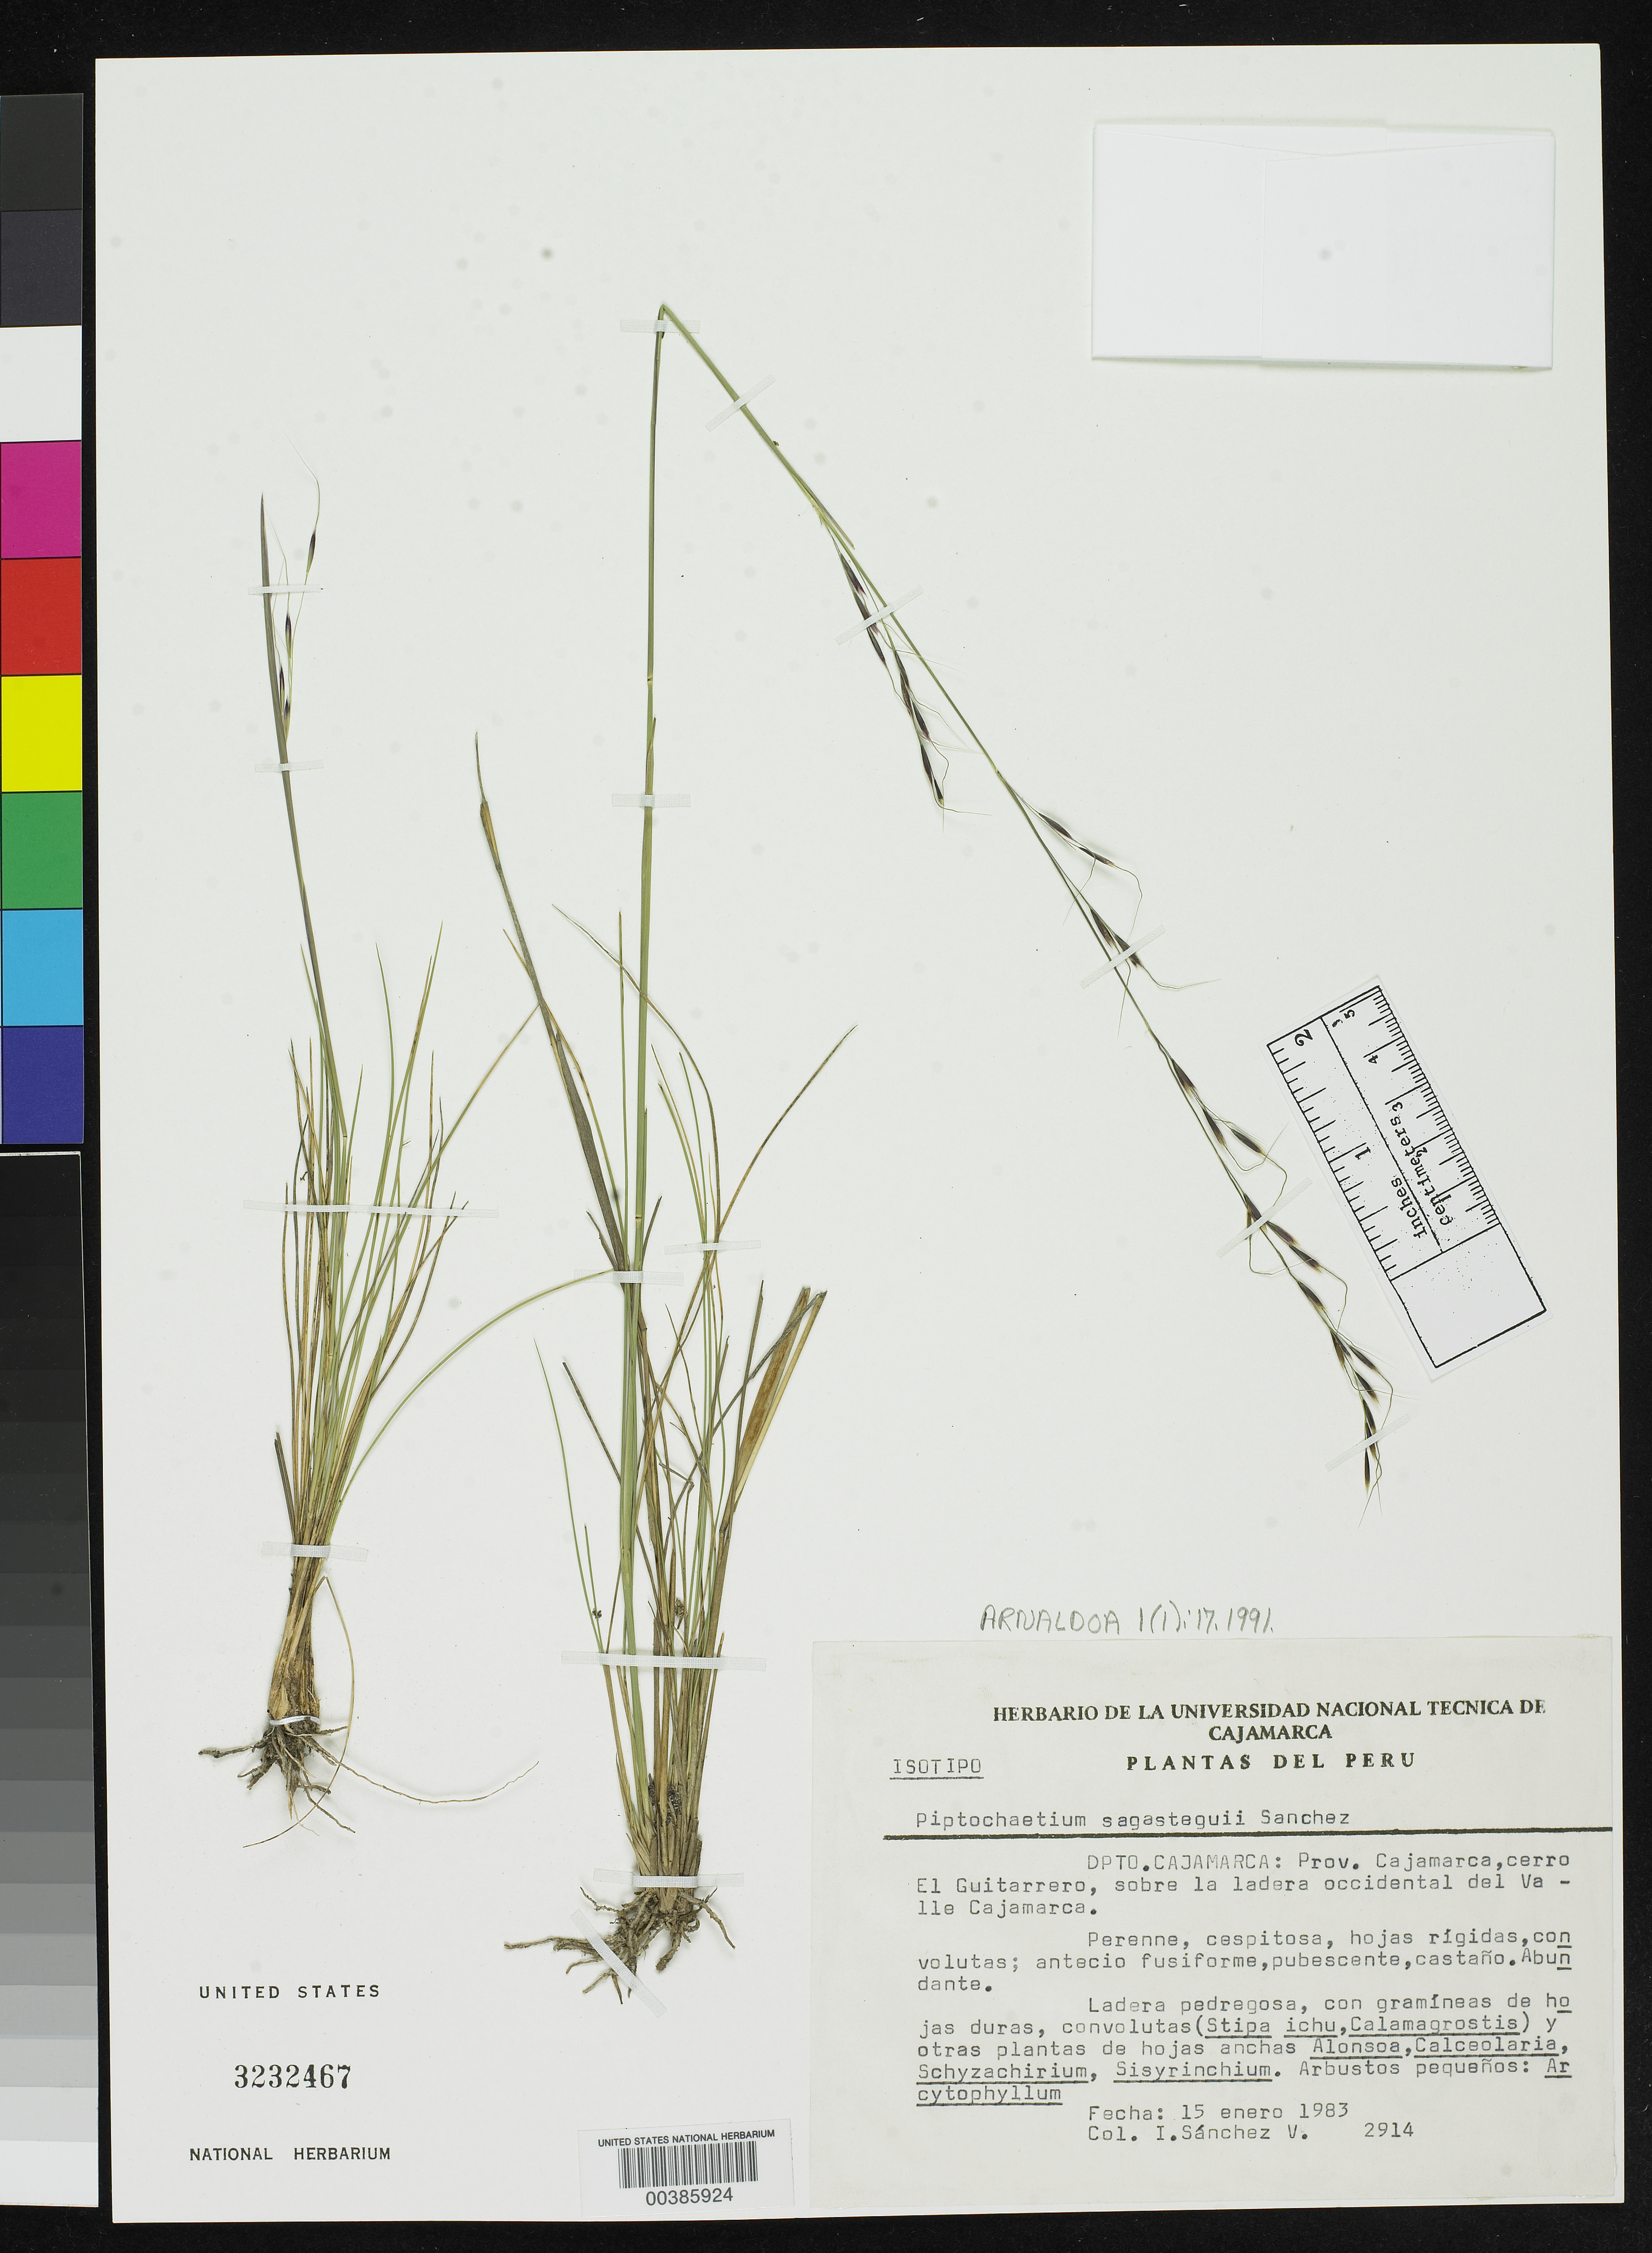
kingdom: Plantae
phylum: Tracheophyta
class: Liliopsida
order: Poales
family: Poaceae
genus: Piptochaetium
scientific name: Piptochaetium sagasteguii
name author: Sánchez Vega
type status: Isotype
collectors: I. Sánchez Vega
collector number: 2914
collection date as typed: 15 Jan 1983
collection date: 1983-01-15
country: Peru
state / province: Cajamarca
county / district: Cajamarca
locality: Cerro El Guitarrero, sobre la ladera occidental del Valle Cajamarca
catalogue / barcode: US 3232467